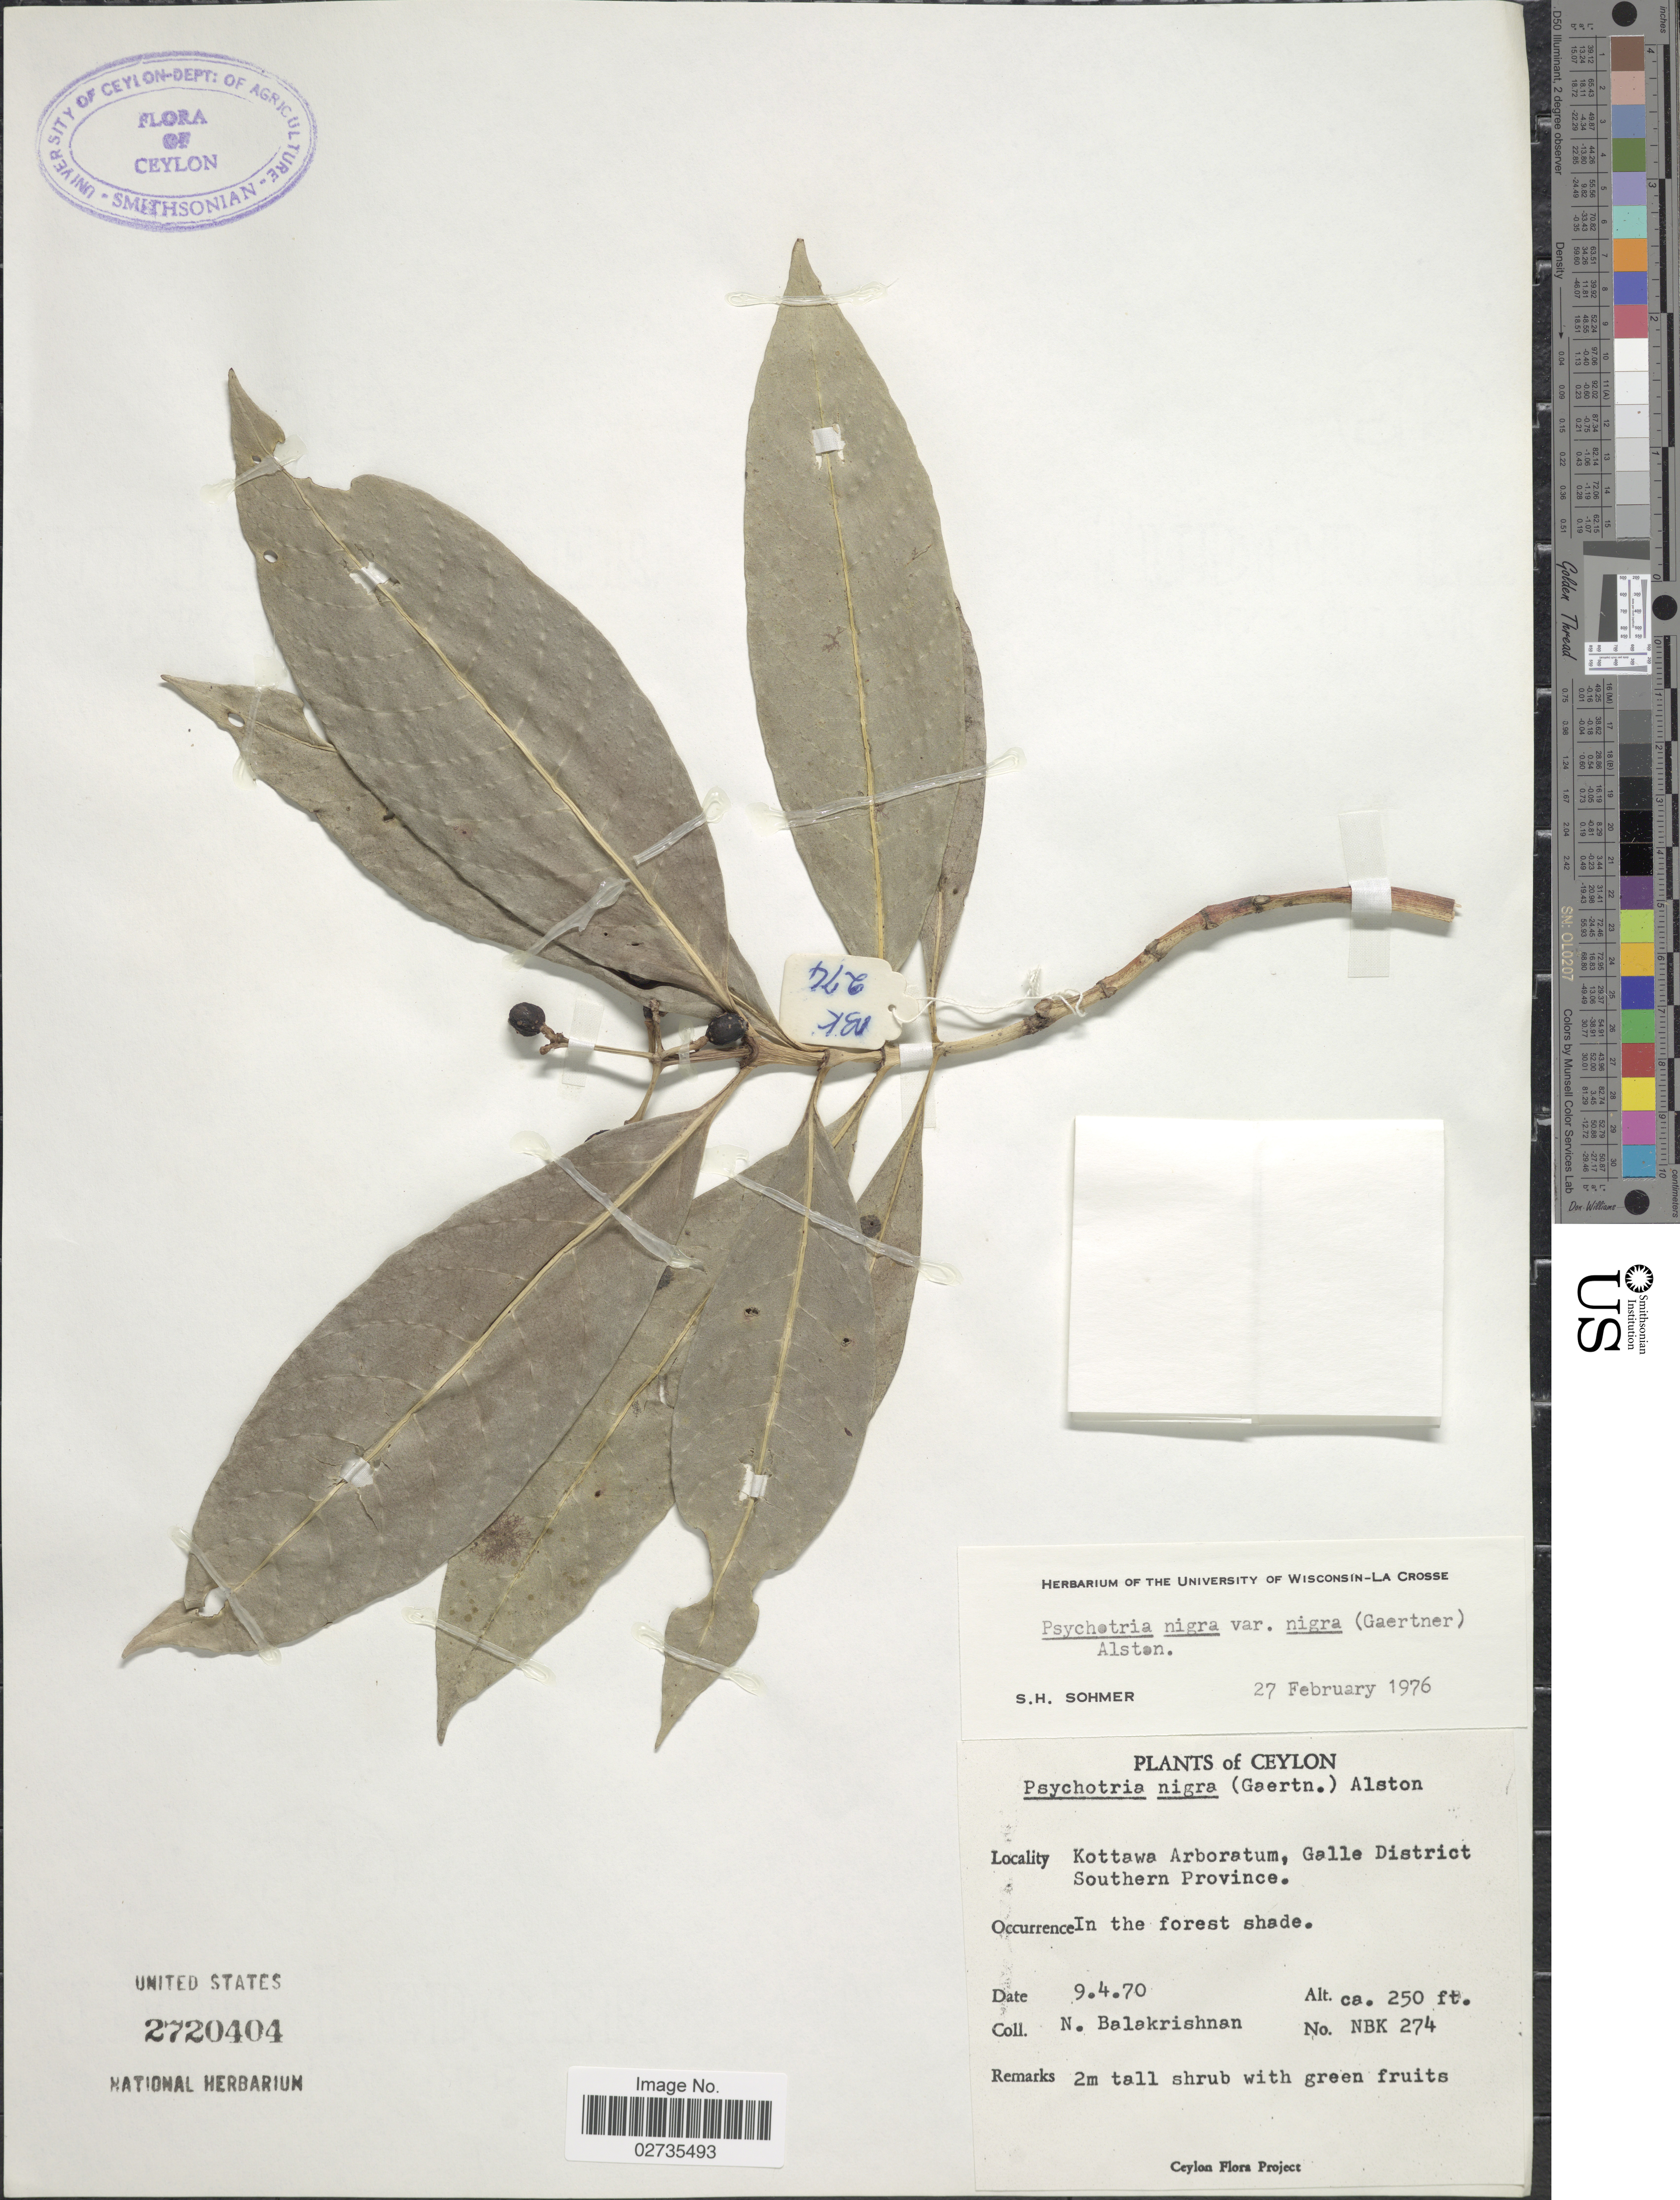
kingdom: Plantae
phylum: Tracheophyta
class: Magnoliopsida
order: Gentianales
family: Rubiaceae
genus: Psychotria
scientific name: Psychotria nigra var. nigra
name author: (Gaertn.) Alston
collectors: N. Balakrishnan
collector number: NBK 274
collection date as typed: Transcribed d/m/y: 9/4/70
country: Sri Lanka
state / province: Southern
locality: Ceylon. Kottawa Arboratum, Galle District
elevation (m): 76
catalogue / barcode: US 2720404